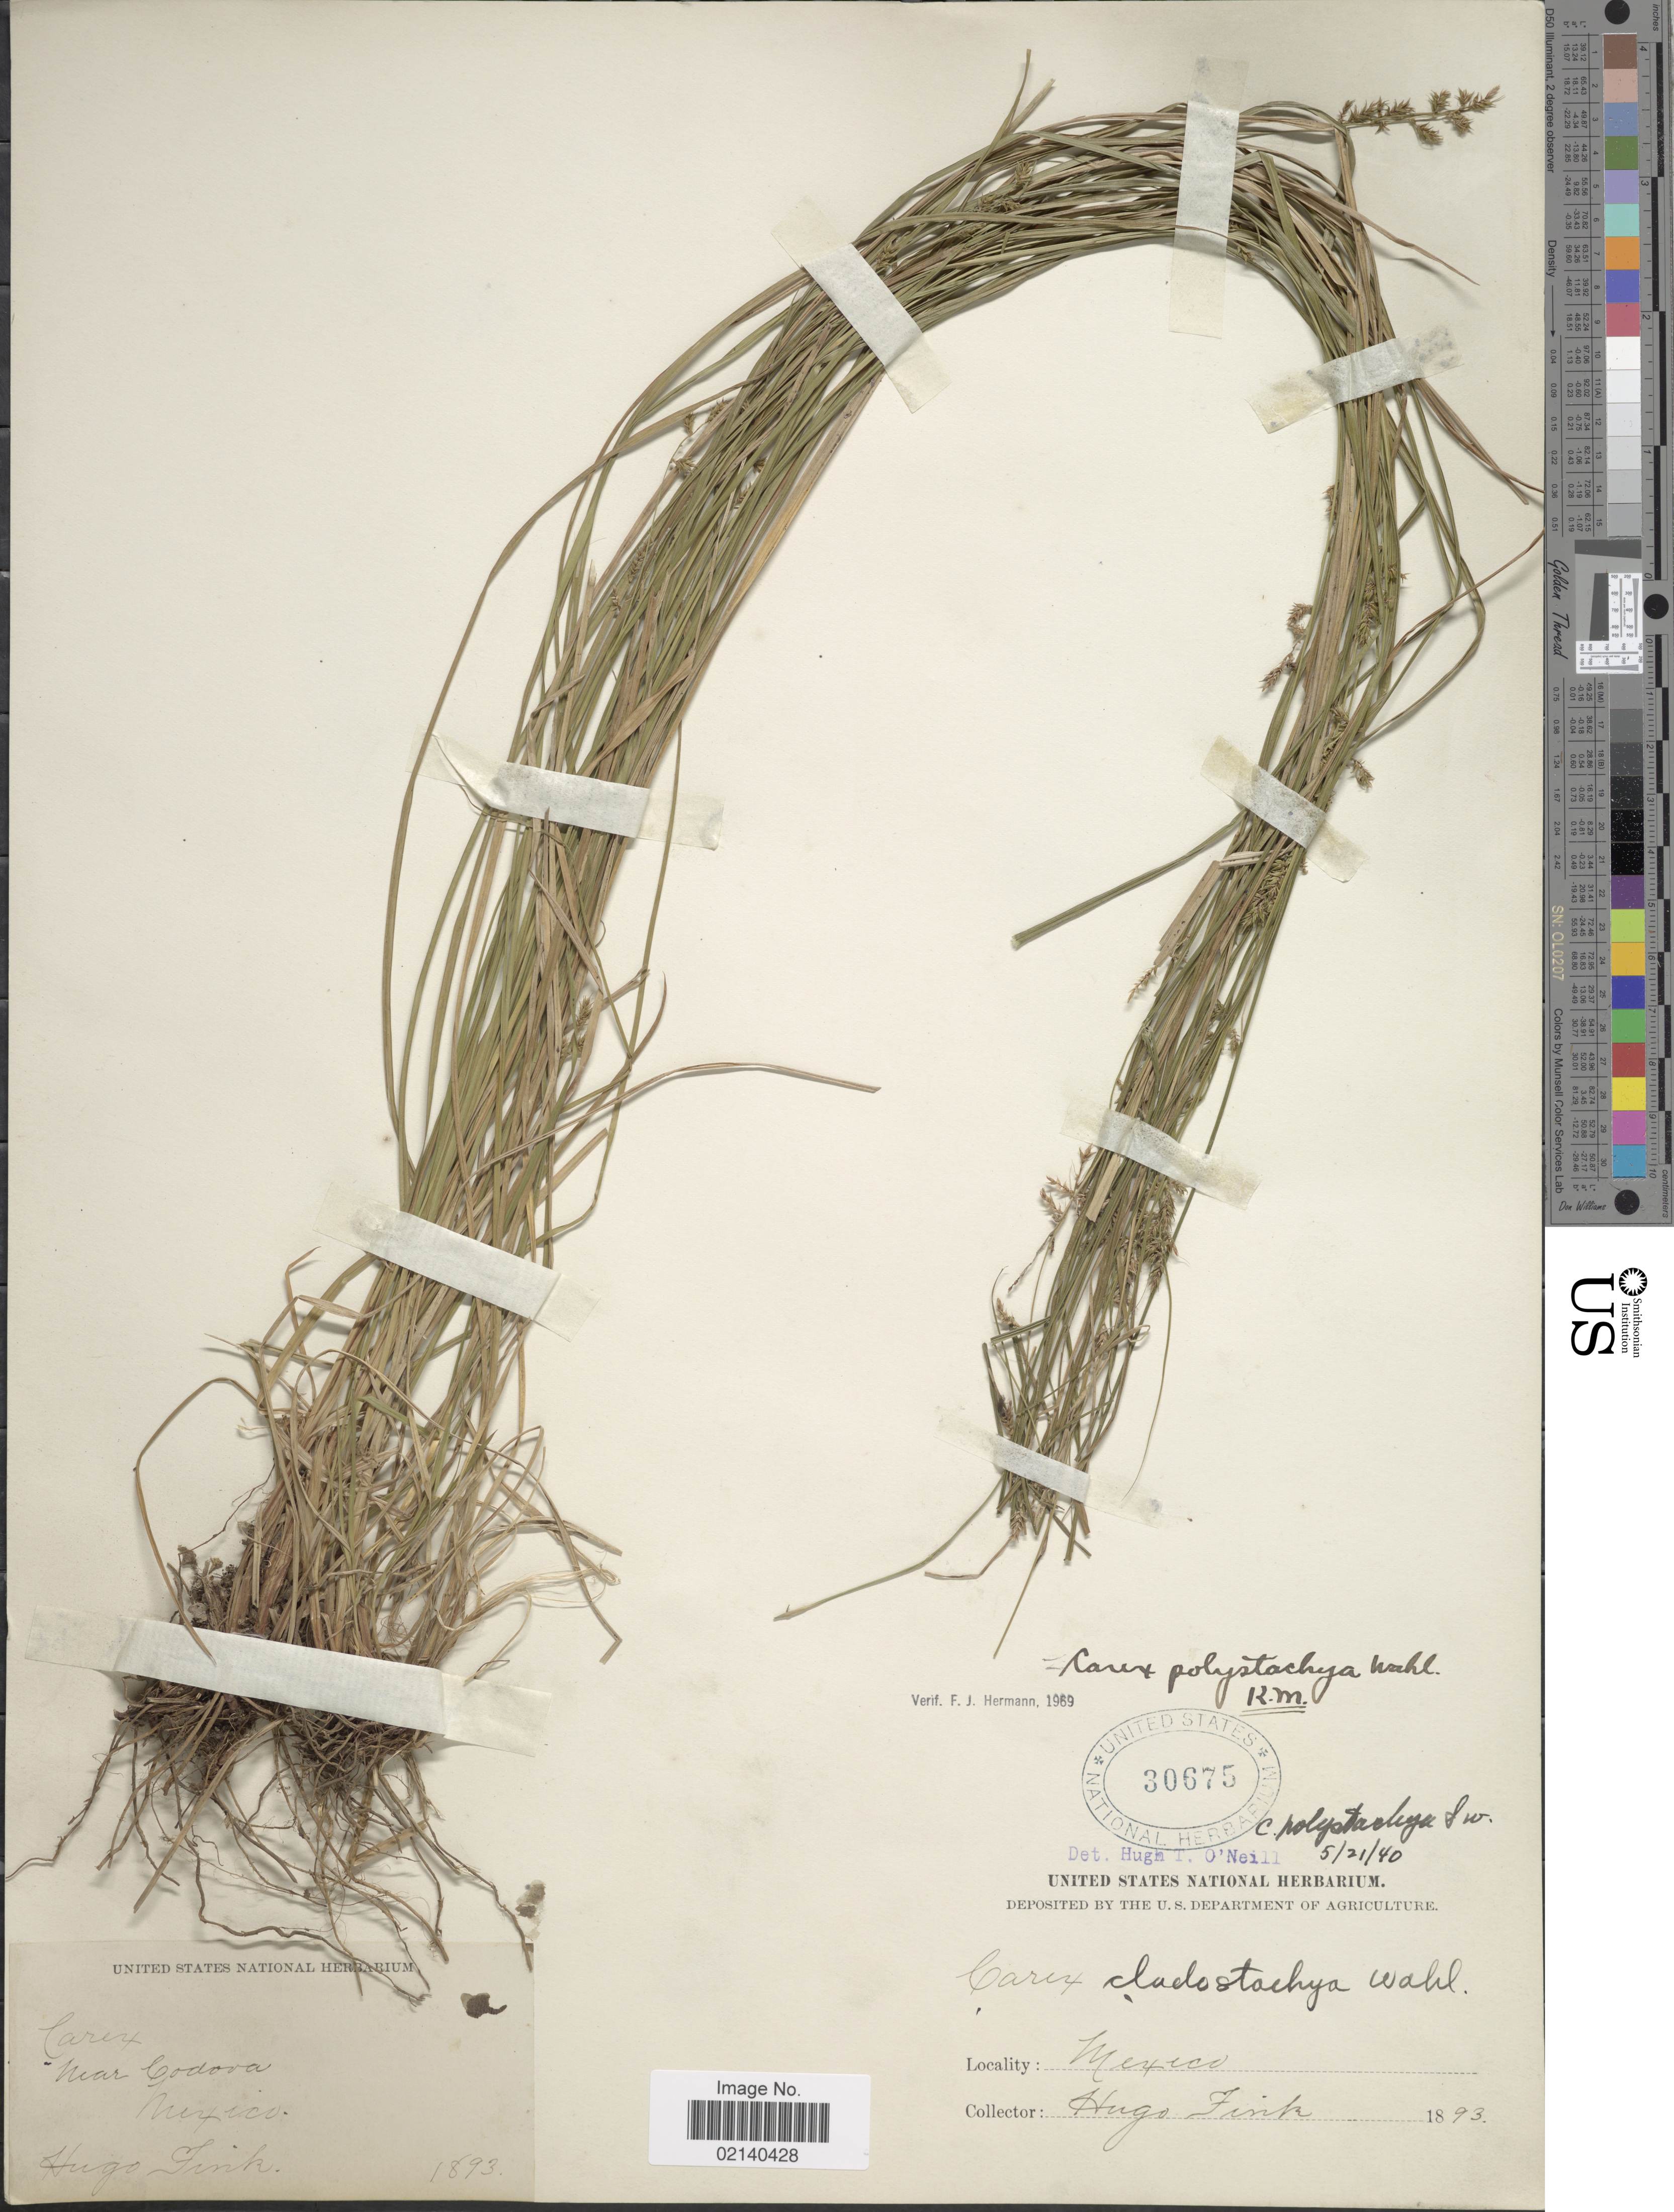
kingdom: Plantae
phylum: Tracheophyta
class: Liliopsida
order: Poales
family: Cyperaceae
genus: Carex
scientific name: Carex polystachya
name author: Sw. ex Wahlenb.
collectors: H. Fink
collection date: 1893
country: Mexico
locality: Near Codova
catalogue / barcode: US 30675